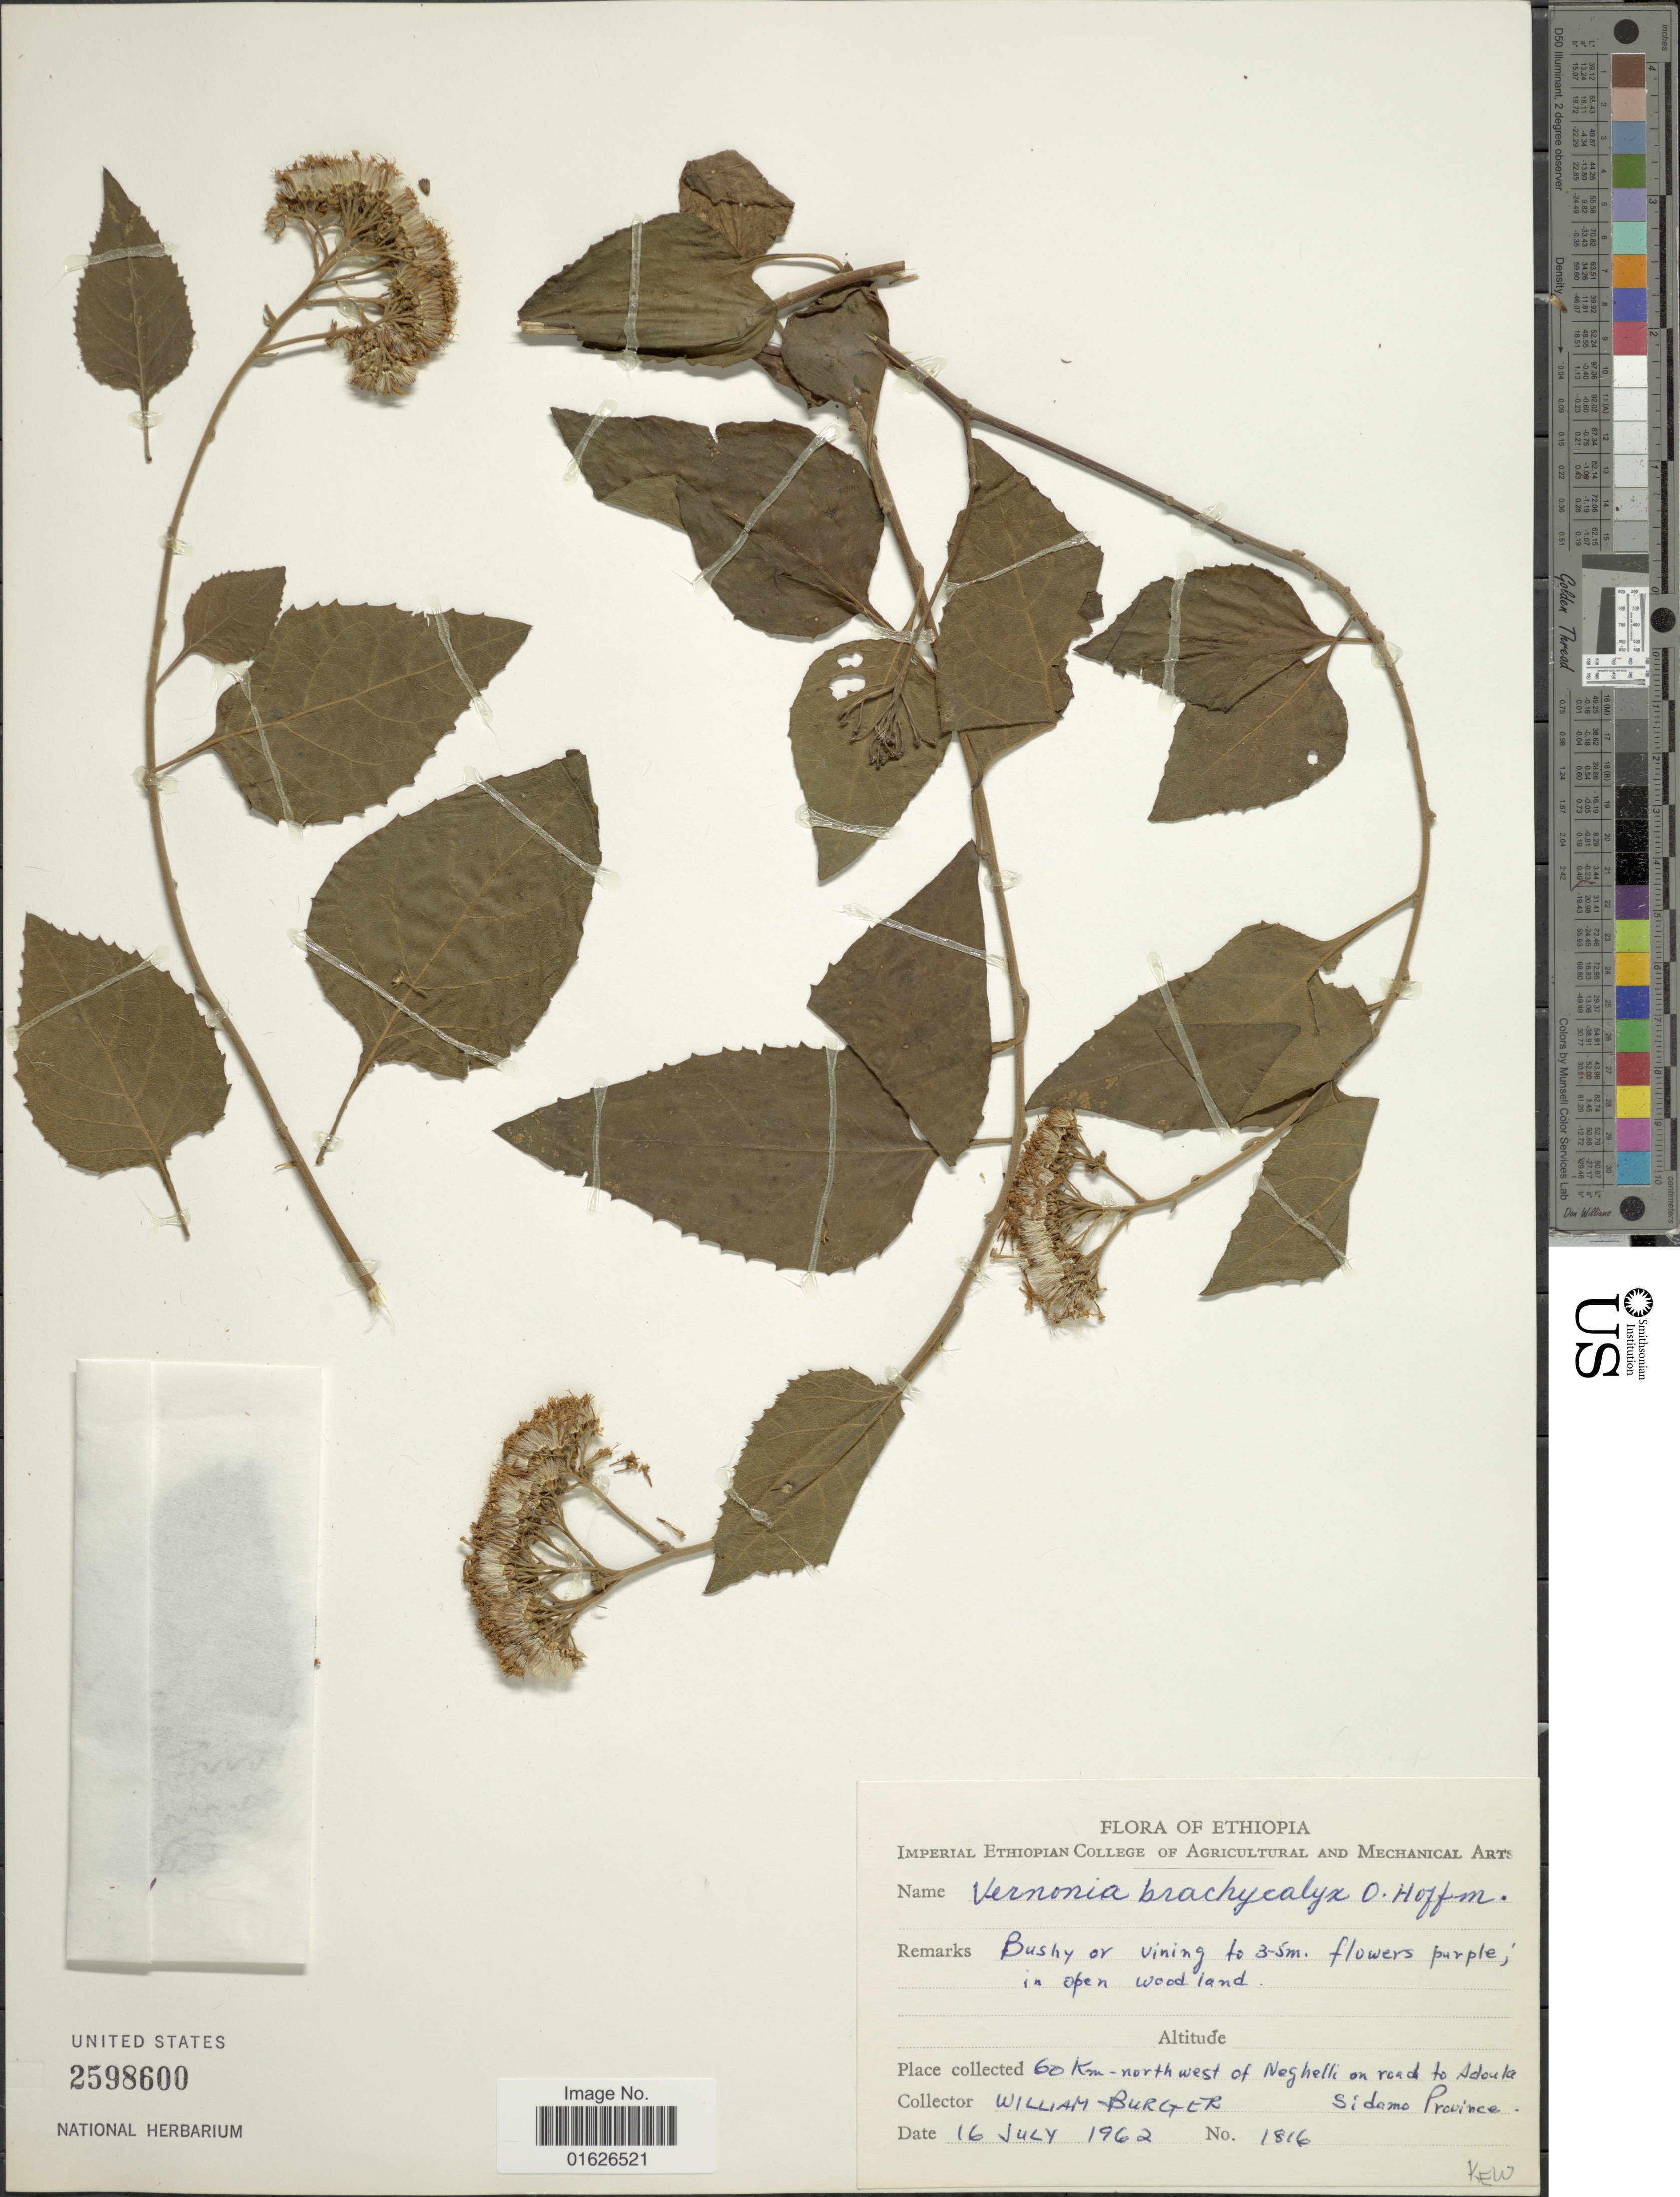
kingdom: Plantae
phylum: Tracheophyta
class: Magnoliopsida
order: Asterales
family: Asteraceae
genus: Vernonia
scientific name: Vernonia brachycalyx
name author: O. Hoffm.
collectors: W. Burger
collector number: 1816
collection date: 1962-07-16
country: Ethiopia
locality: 60 km - northwest of neghelli on road to Adouta, Sidomo Province.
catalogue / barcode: US 2598600